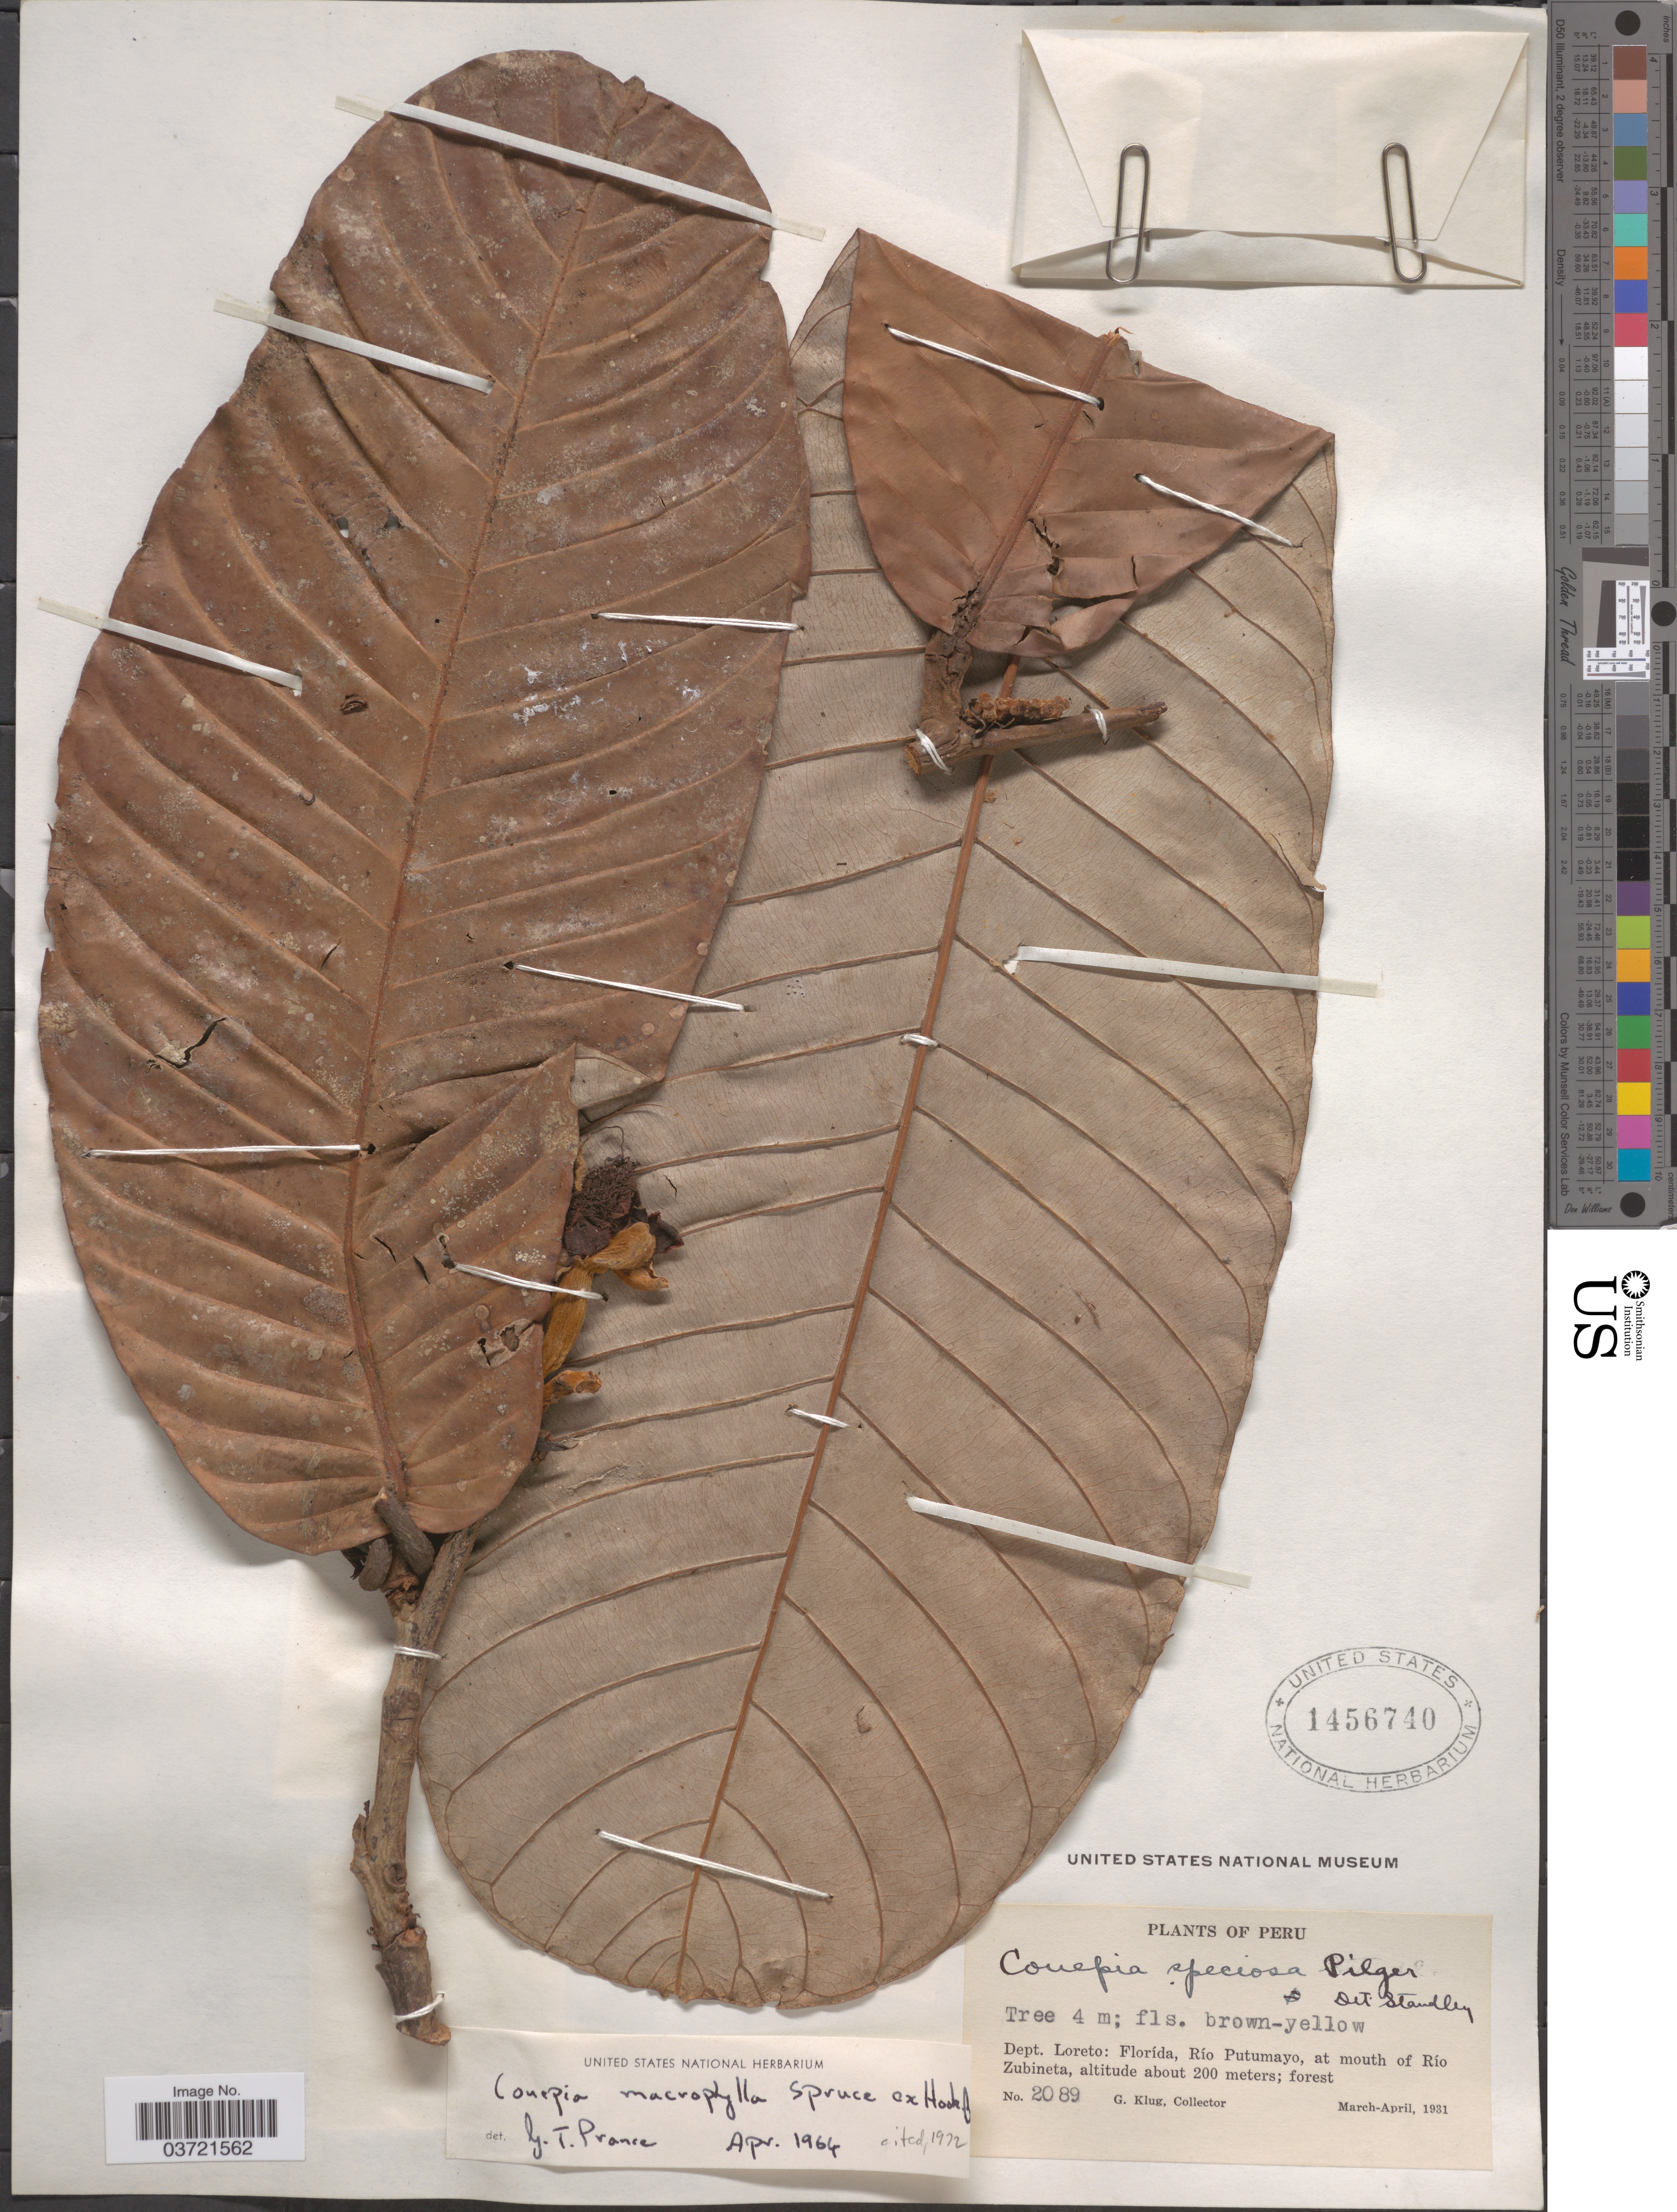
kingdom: Plantae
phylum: Tracheophyta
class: Magnoliopsida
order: Malpighiales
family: Chrysobalanaceae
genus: Couepia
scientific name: Couepia macrophylla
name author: Spruce ex Hook. f.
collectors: G. Klug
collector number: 2089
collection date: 1931-03/1931-04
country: Peru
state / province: Loreto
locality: Dept. Loreto: Florída, Río Putumayo, at mouth of Río Zubineta.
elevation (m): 200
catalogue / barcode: US 1456740